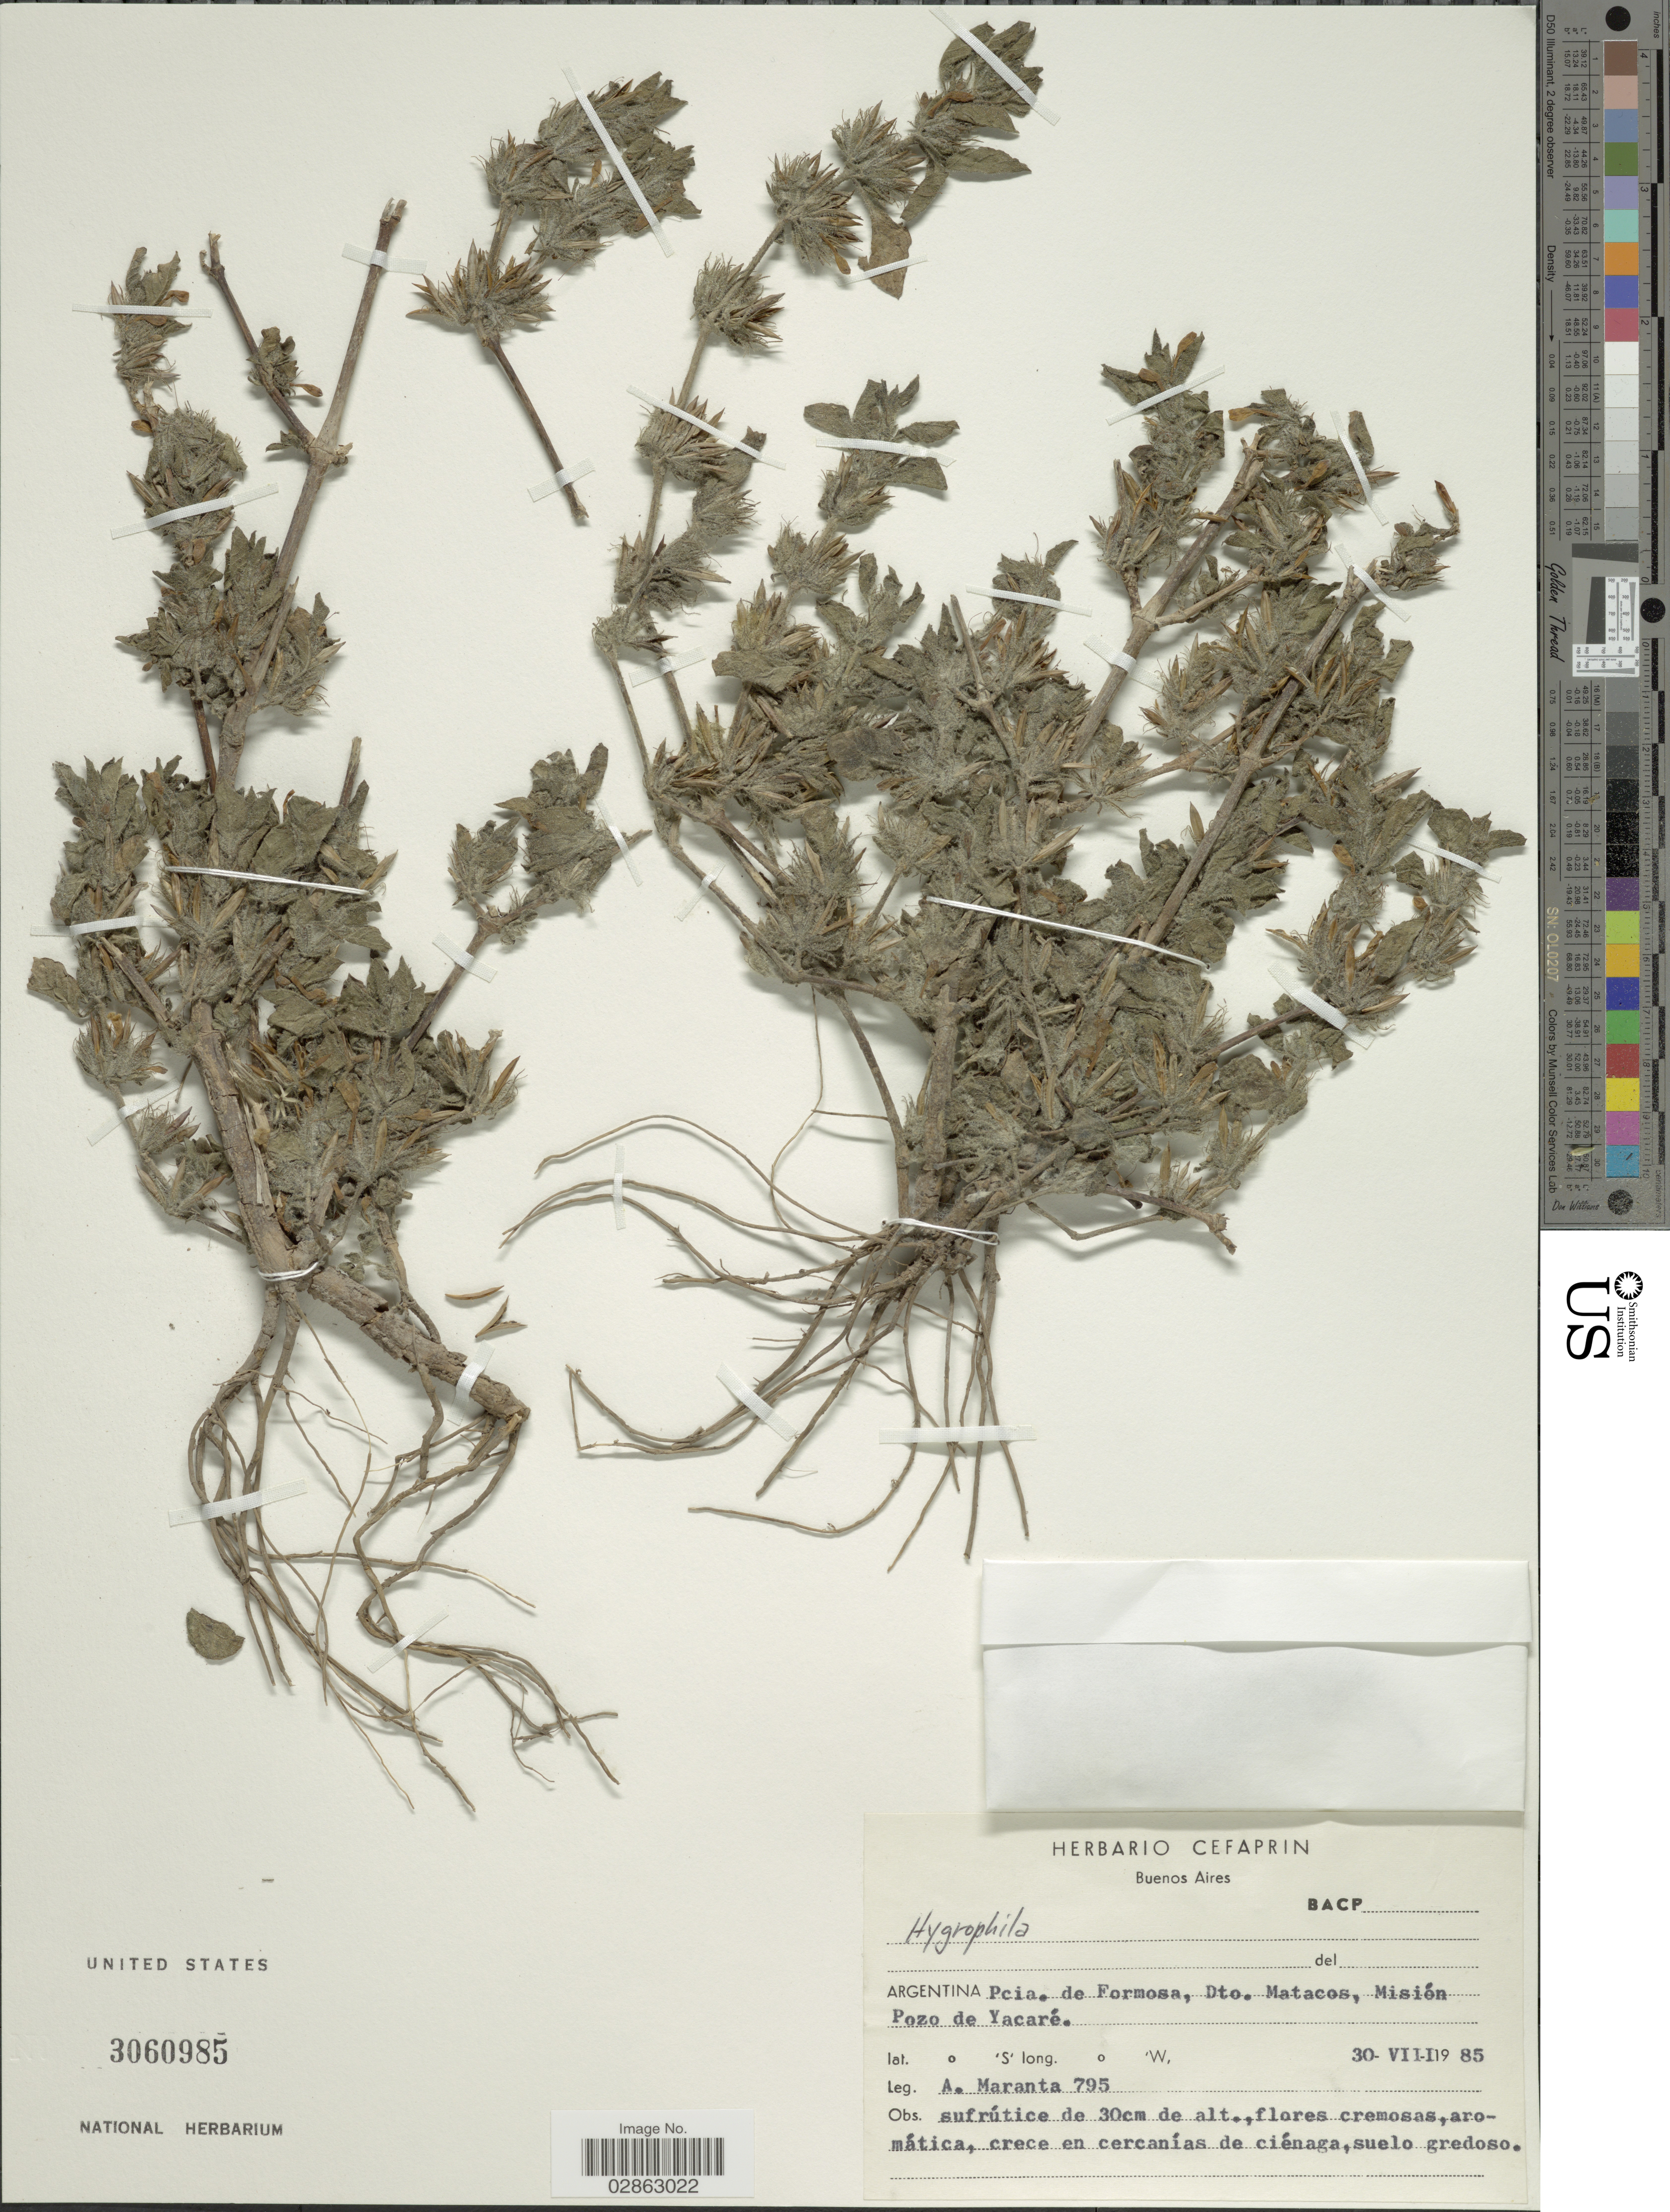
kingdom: Plantae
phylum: Tracheophyta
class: Magnoliopsida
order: Lamiales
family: Acanthaceae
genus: Ruellia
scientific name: Ruellia sp.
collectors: A. Maranta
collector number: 795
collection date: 1985-08-30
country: Argentina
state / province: Formosa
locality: Pcia. de Formosa, Dto. Matacos, Misión Pozo de Yacaré.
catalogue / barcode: US 3060985